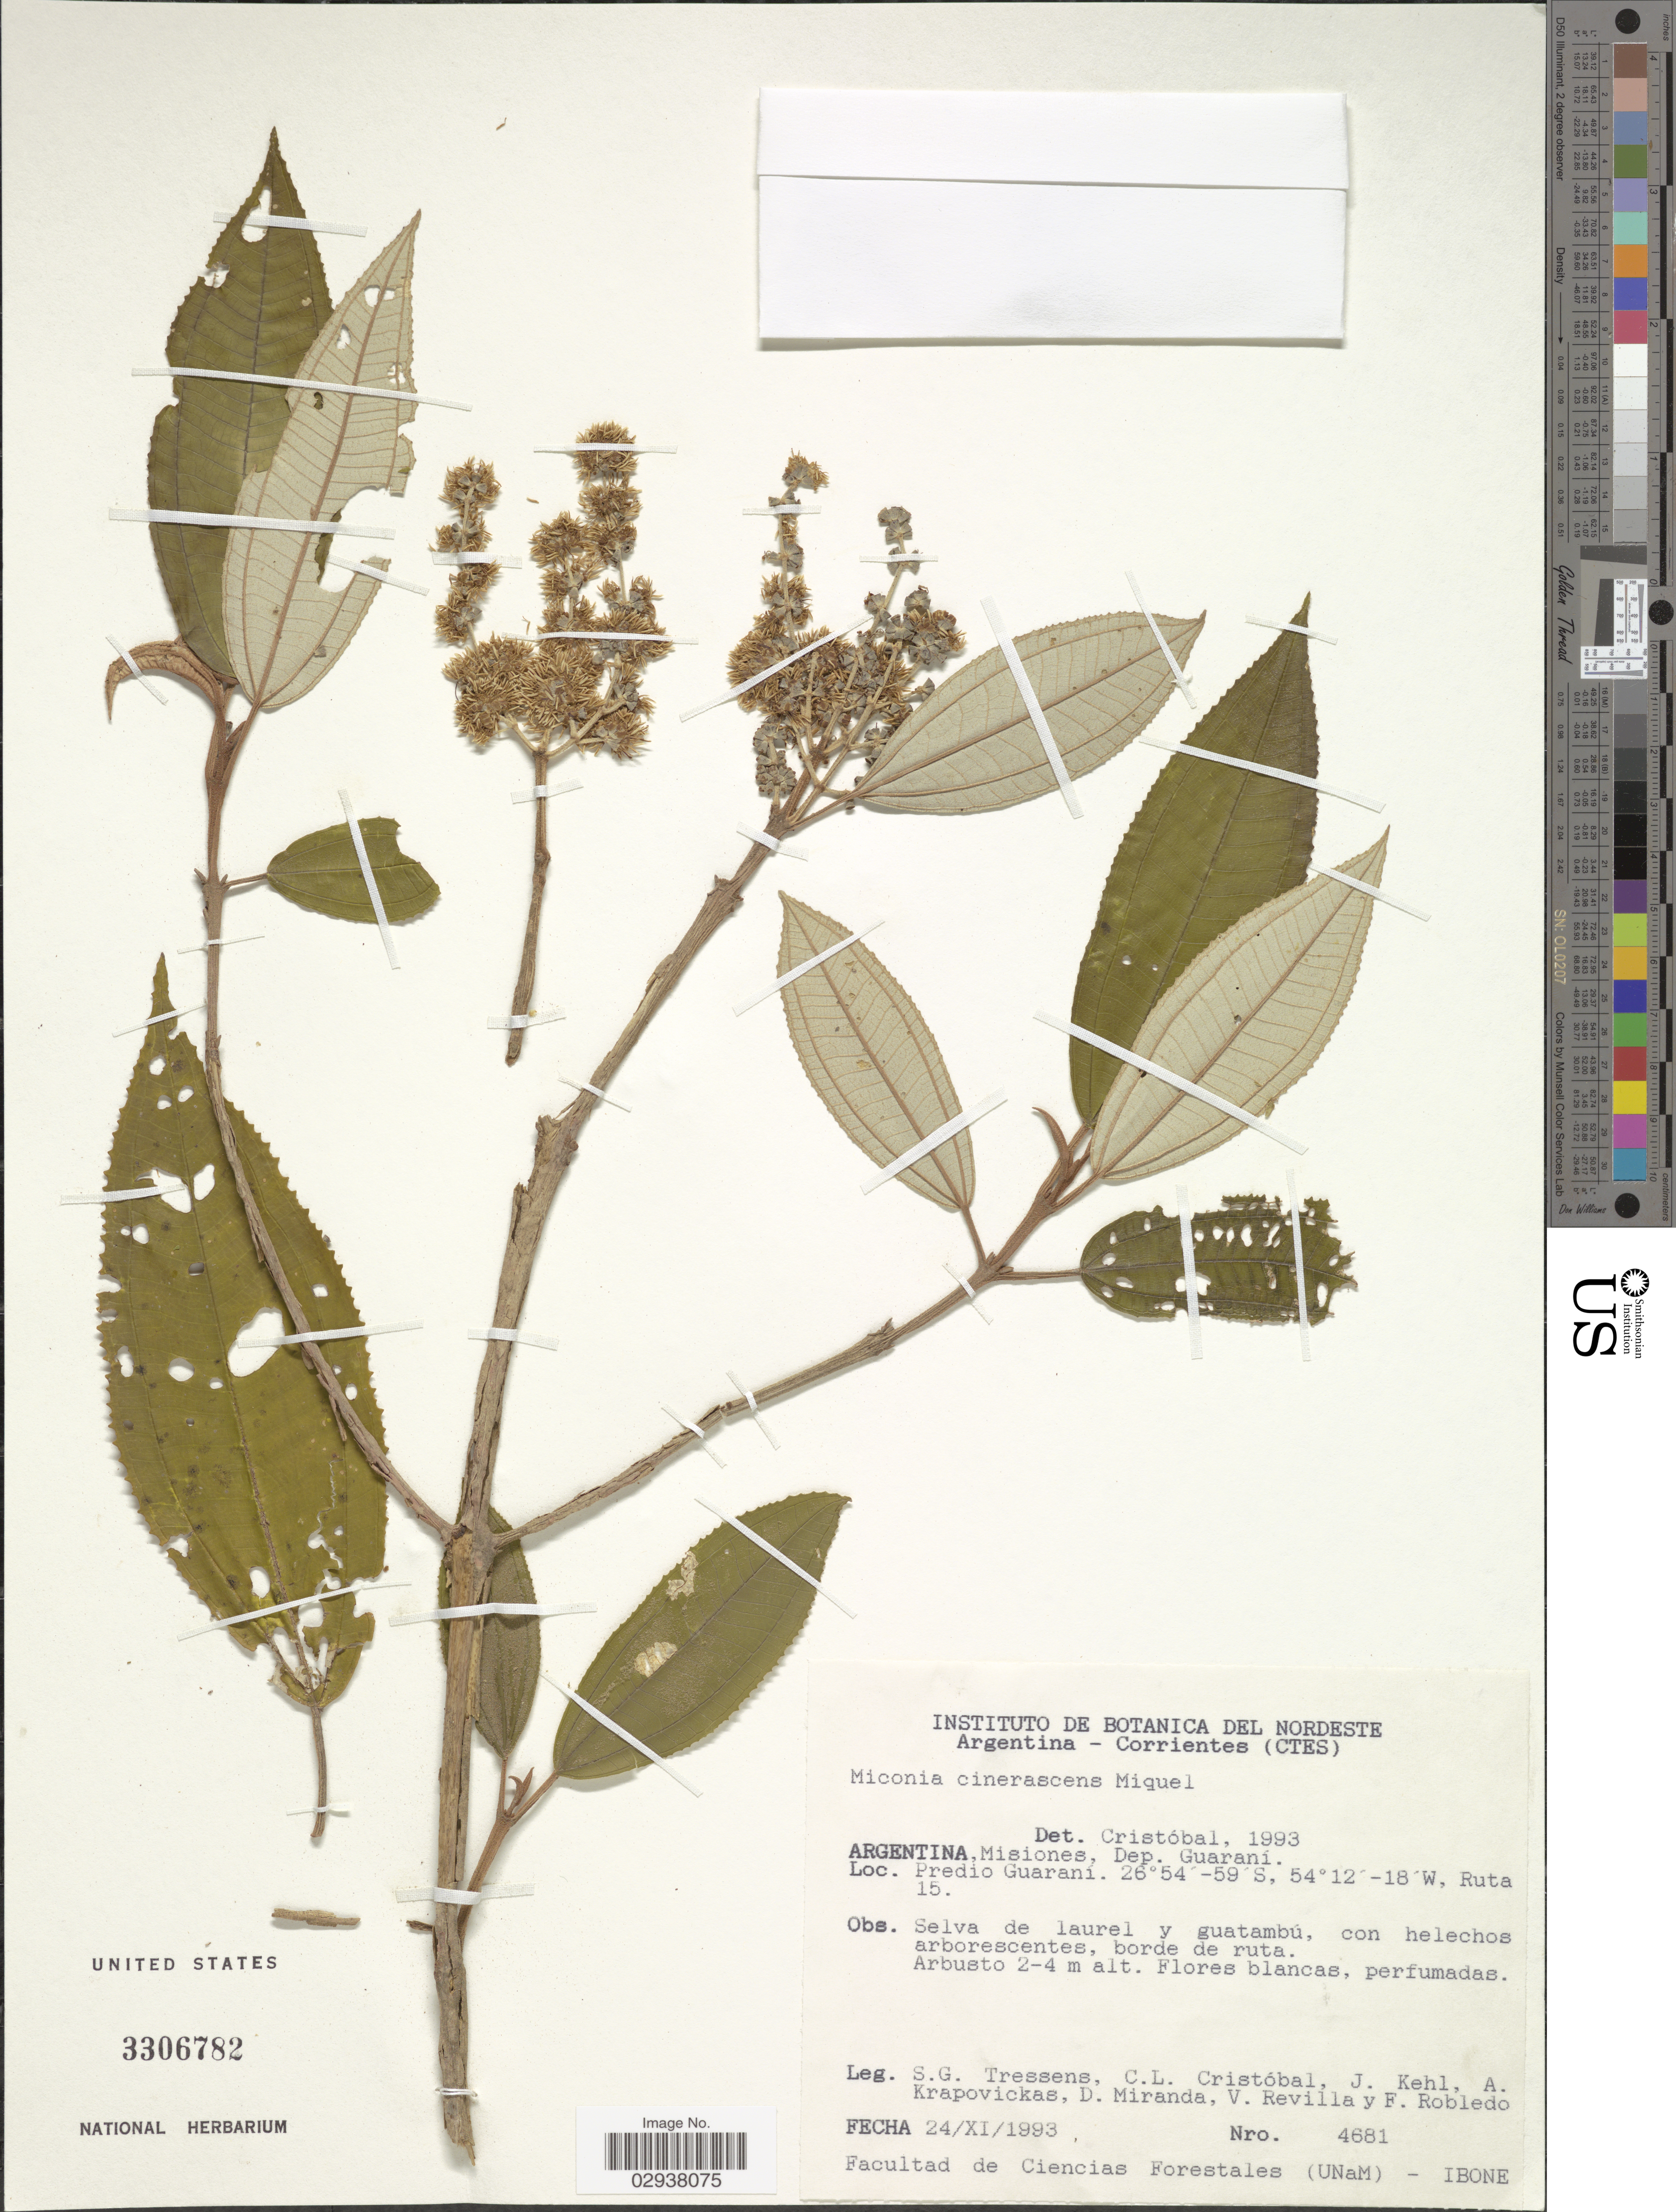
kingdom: Plantae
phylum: Tracheophyta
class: Magnoliopsida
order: Myrtales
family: Melastomataceae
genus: Miconia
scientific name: Miconia cinerascens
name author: Miq.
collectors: S. Tressens, C. L. Cristóbal, J. Kehl, A. Krapovickas & et al.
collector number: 4681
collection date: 1993-11-24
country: Argentina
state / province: Misiones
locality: Dep. Guaraní. Predio Guaraní. Ruta 15.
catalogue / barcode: US 3306782